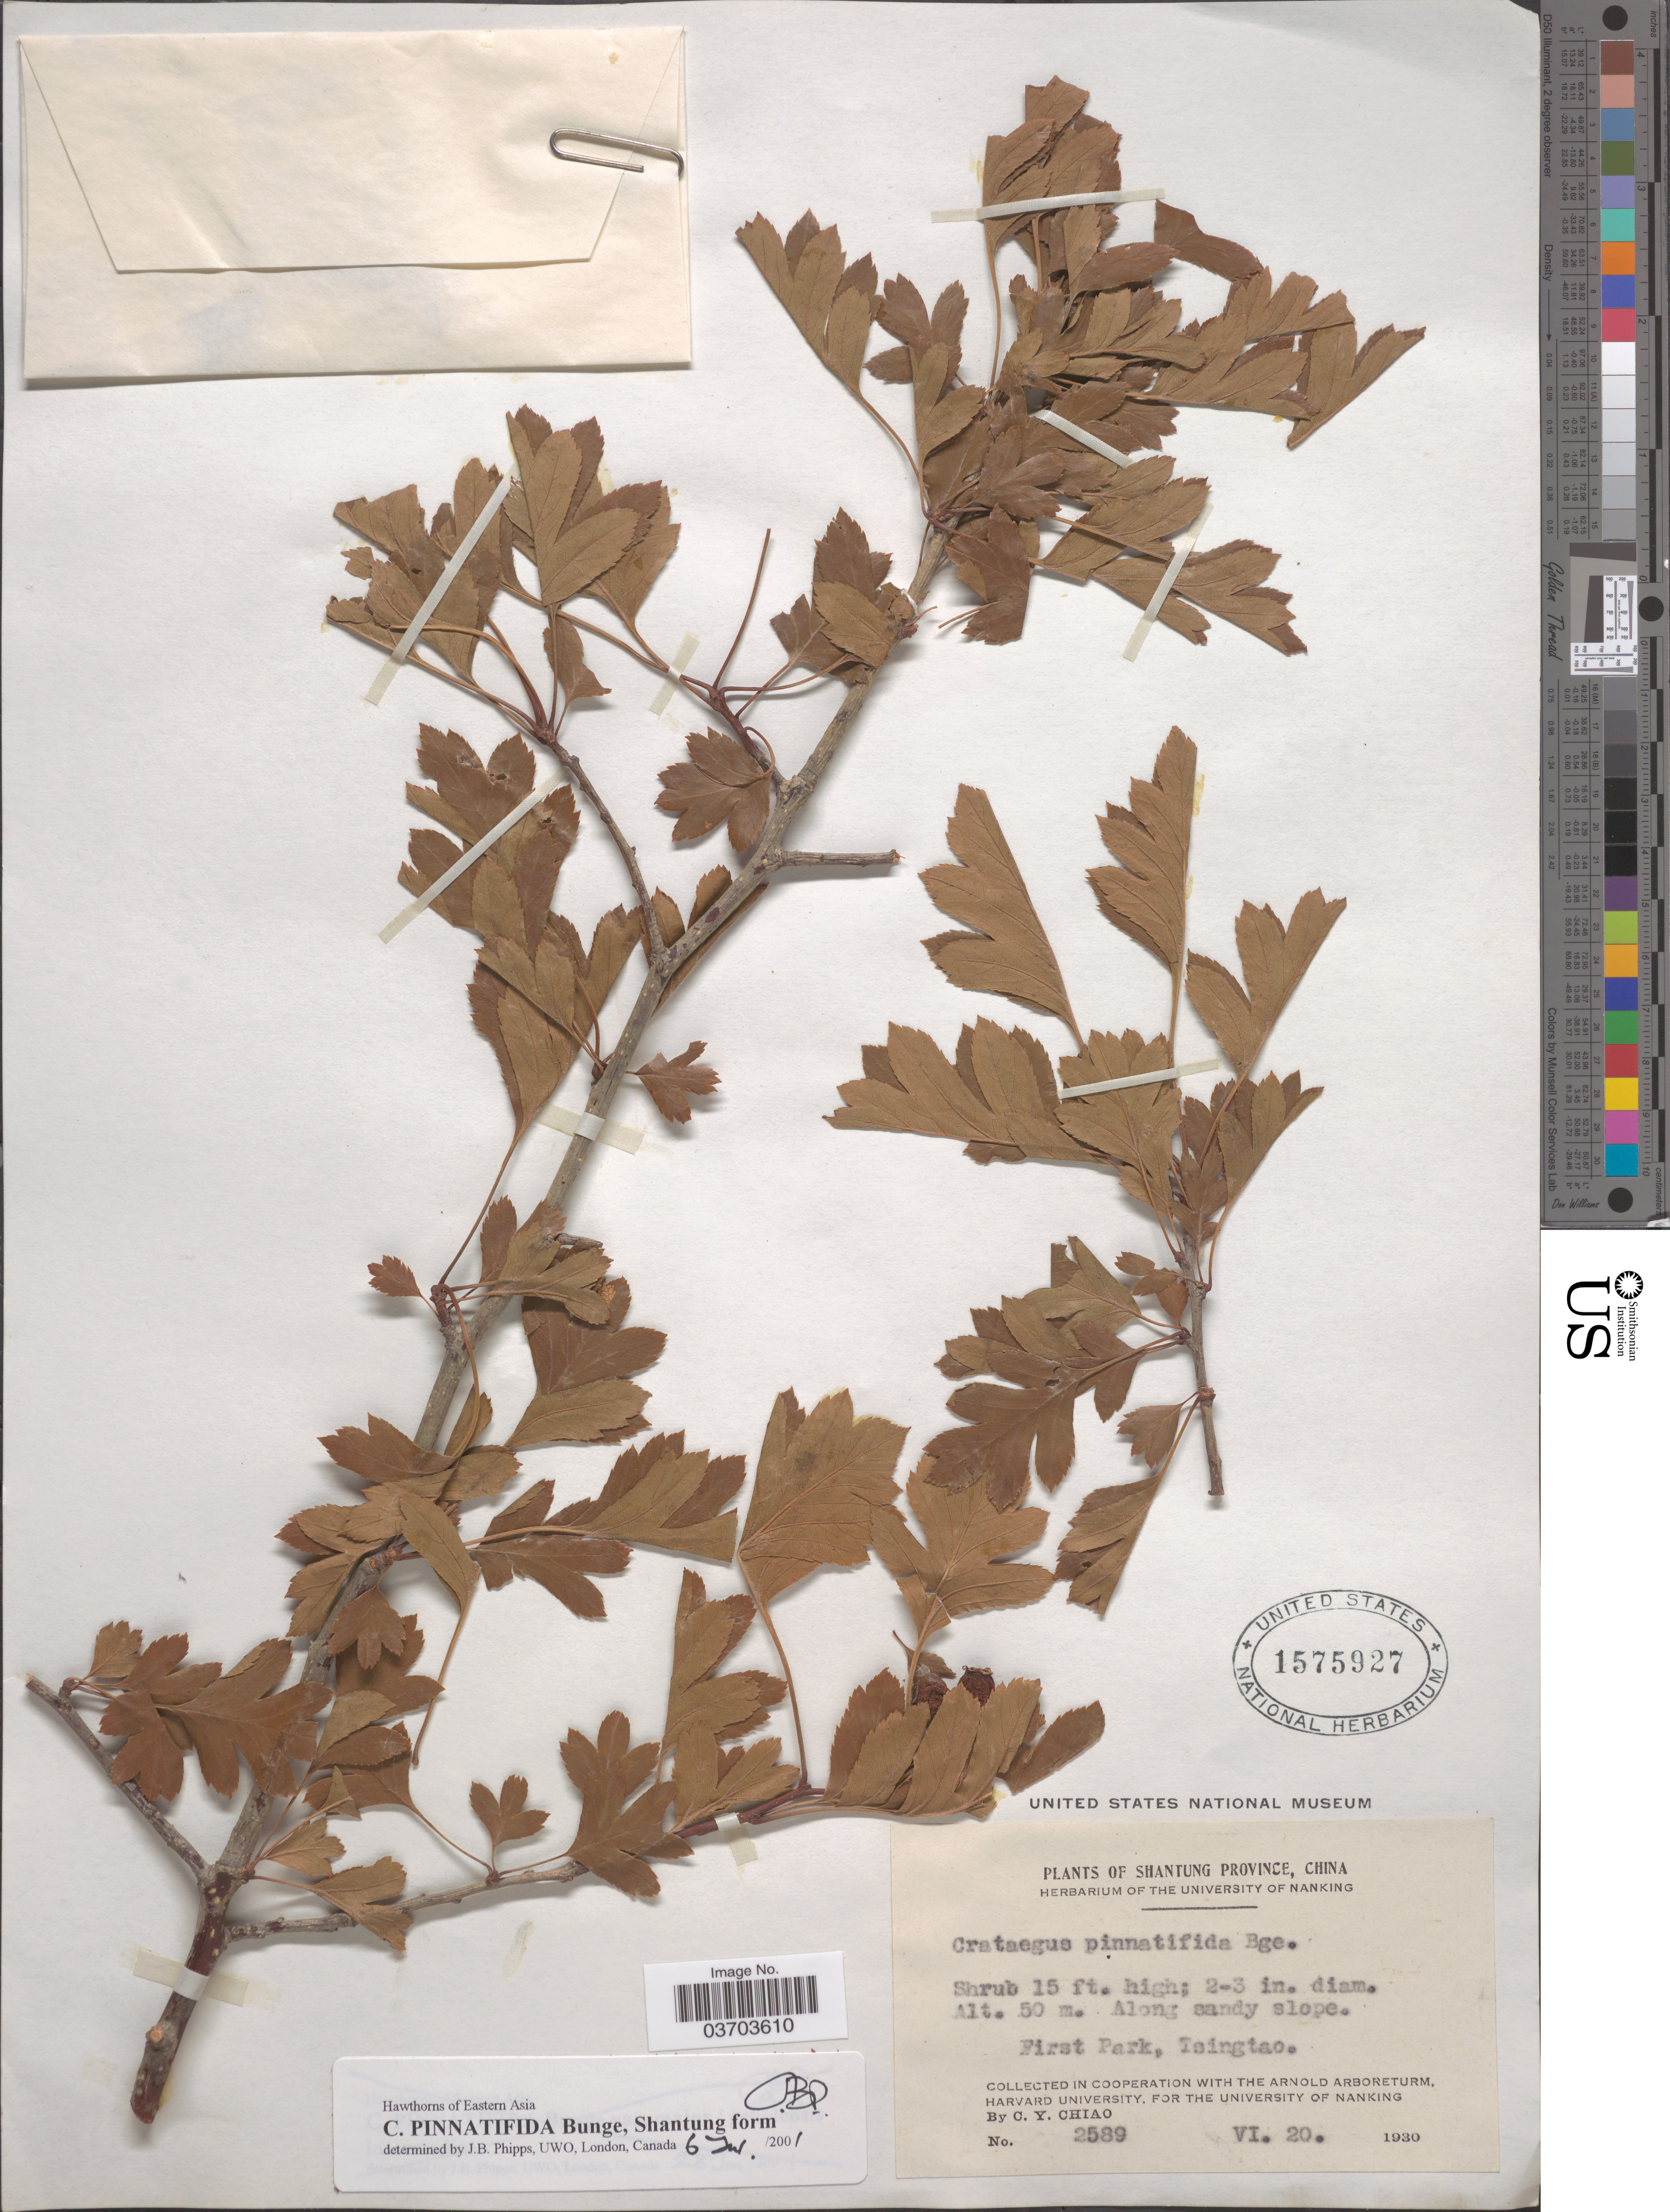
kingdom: Plantae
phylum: Tracheophyta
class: Magnoliopsida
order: Rosales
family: Rosaceae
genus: Crataegus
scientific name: Crataegus pinnatifida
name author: Bunge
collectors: C. Y. Chiao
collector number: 2589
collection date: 1930-06-20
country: China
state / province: Shandong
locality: Shantung Province. First Park, Tsingtao.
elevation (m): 50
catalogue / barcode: US 1575927